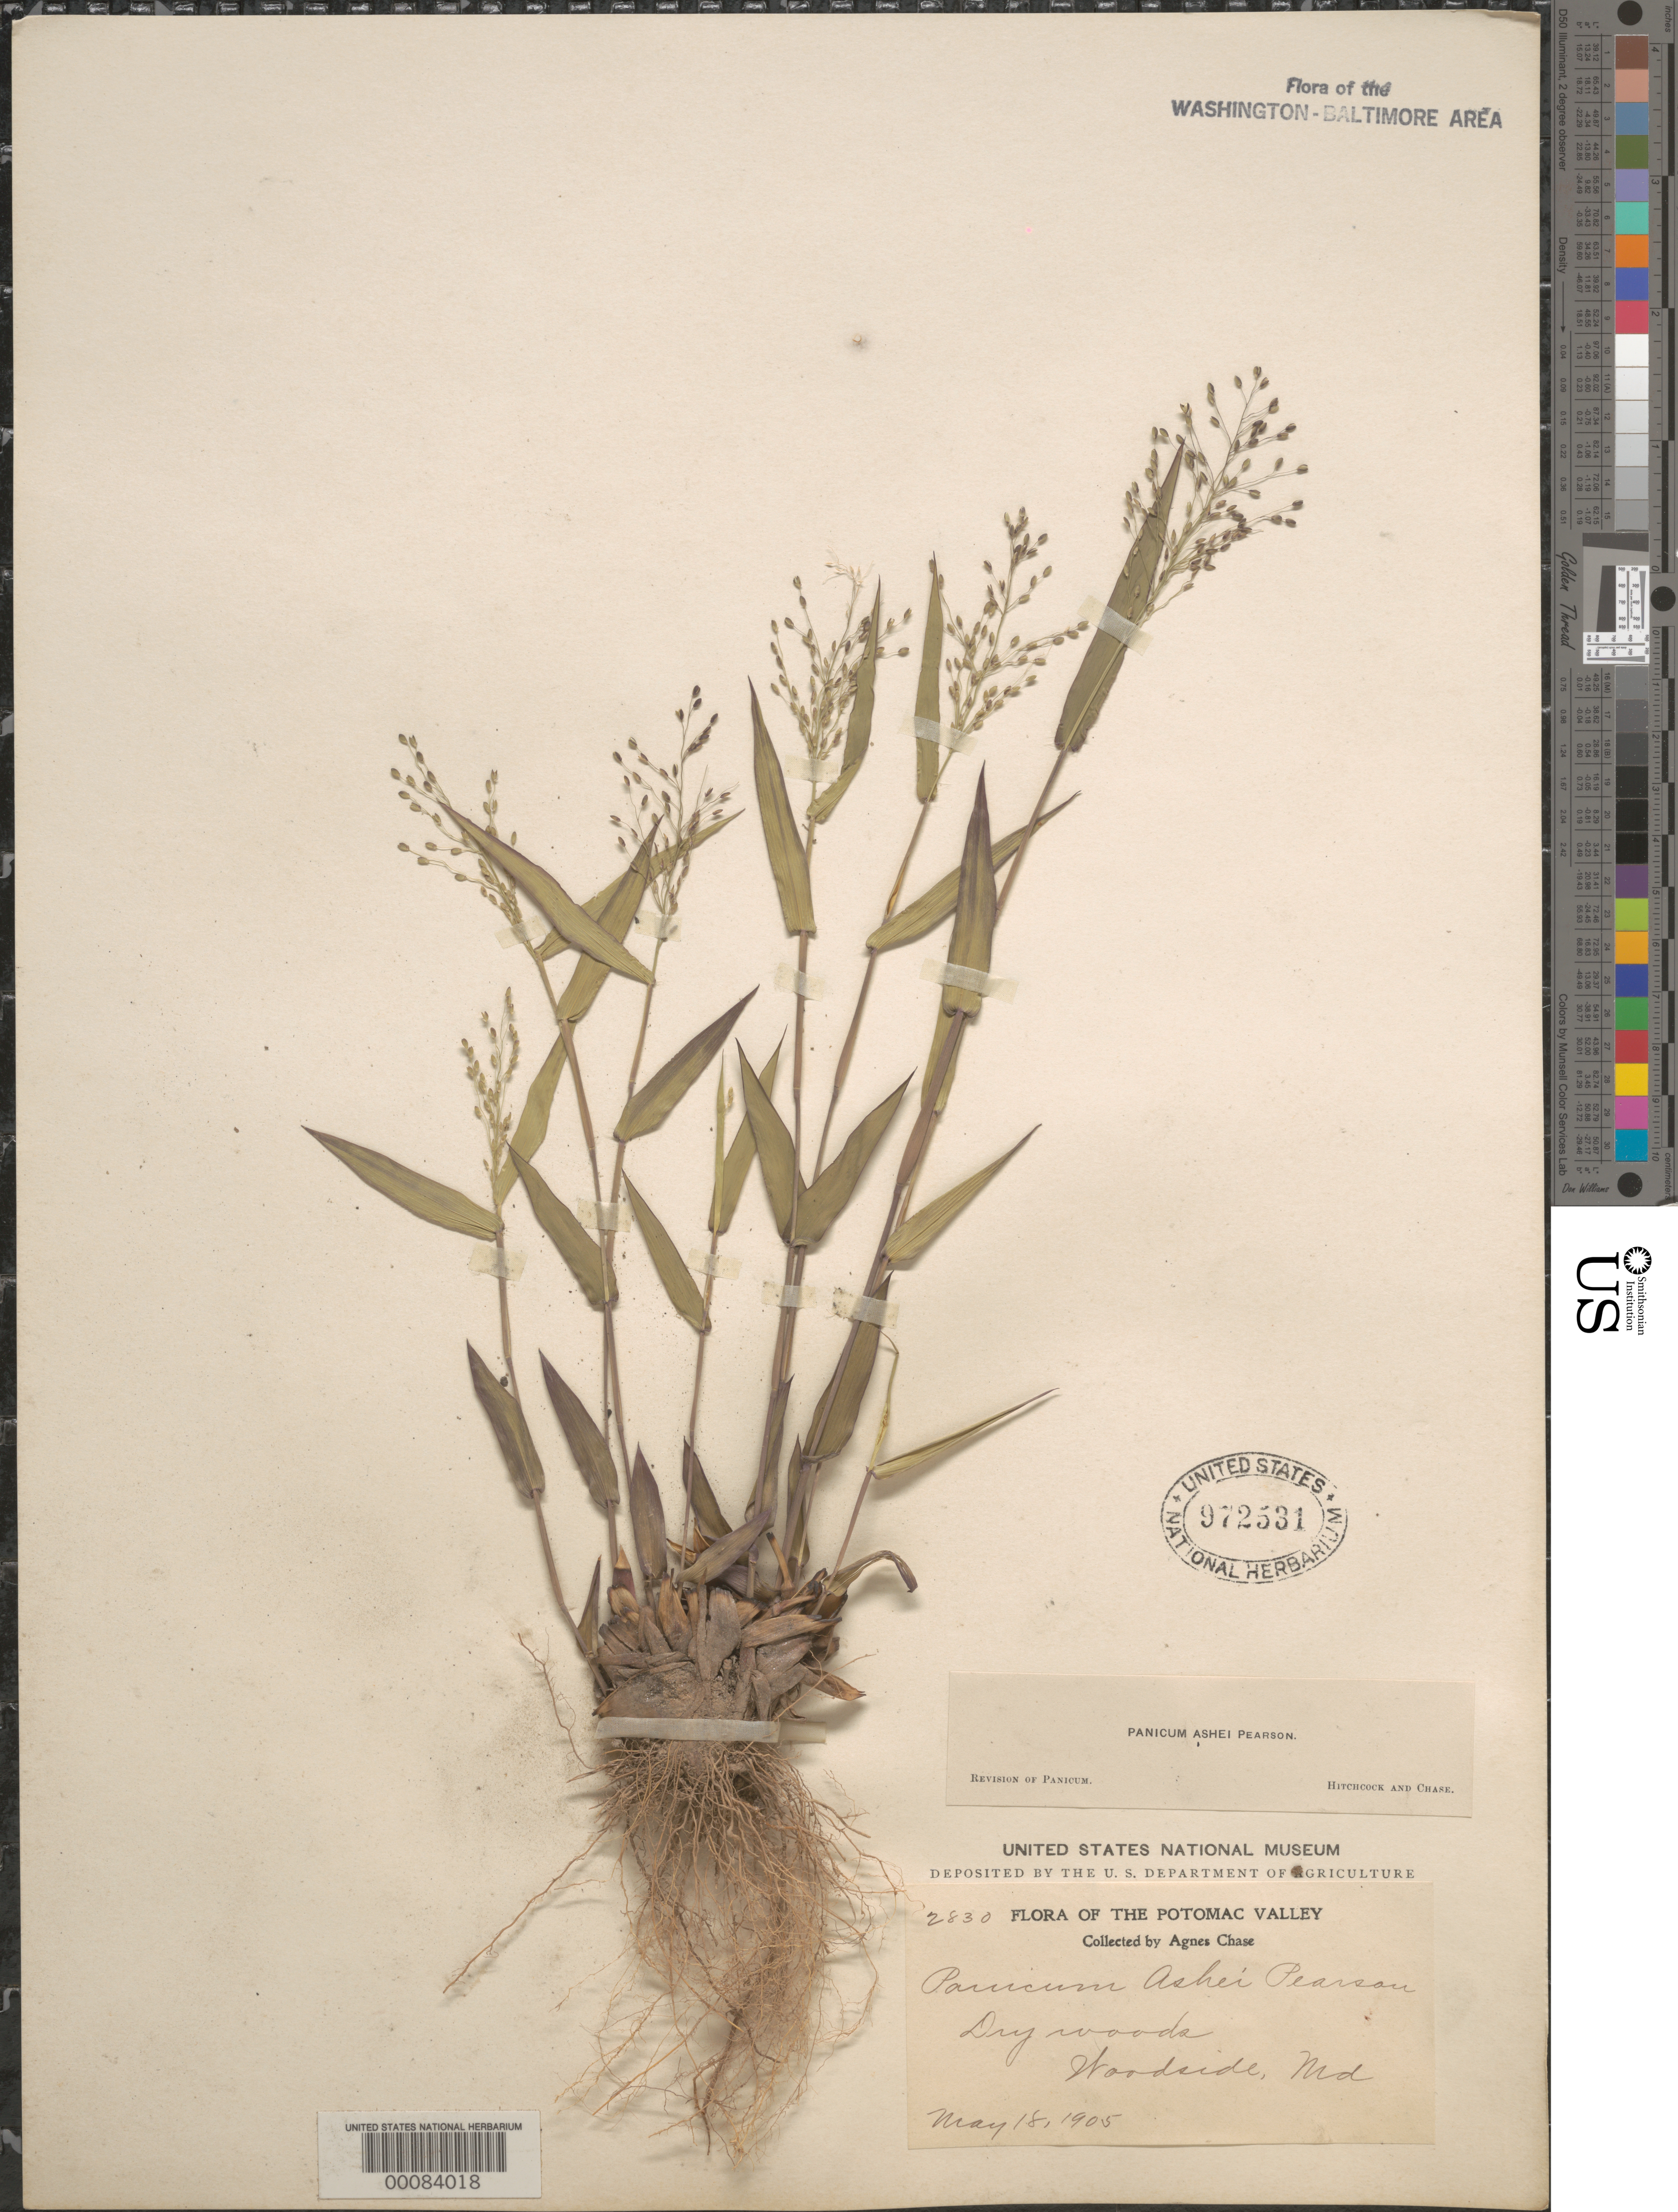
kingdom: Plantae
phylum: Tracheophyta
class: Liliopsida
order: Poales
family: Poaceae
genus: Dichanthelium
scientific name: Dichanthelium commutatum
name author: (Schult.) Gould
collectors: A. Chase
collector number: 2830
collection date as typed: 18 May 1905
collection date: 1905-05-18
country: United States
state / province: Maryland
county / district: Montgomery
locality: Woodside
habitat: Dry woods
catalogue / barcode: US 972531